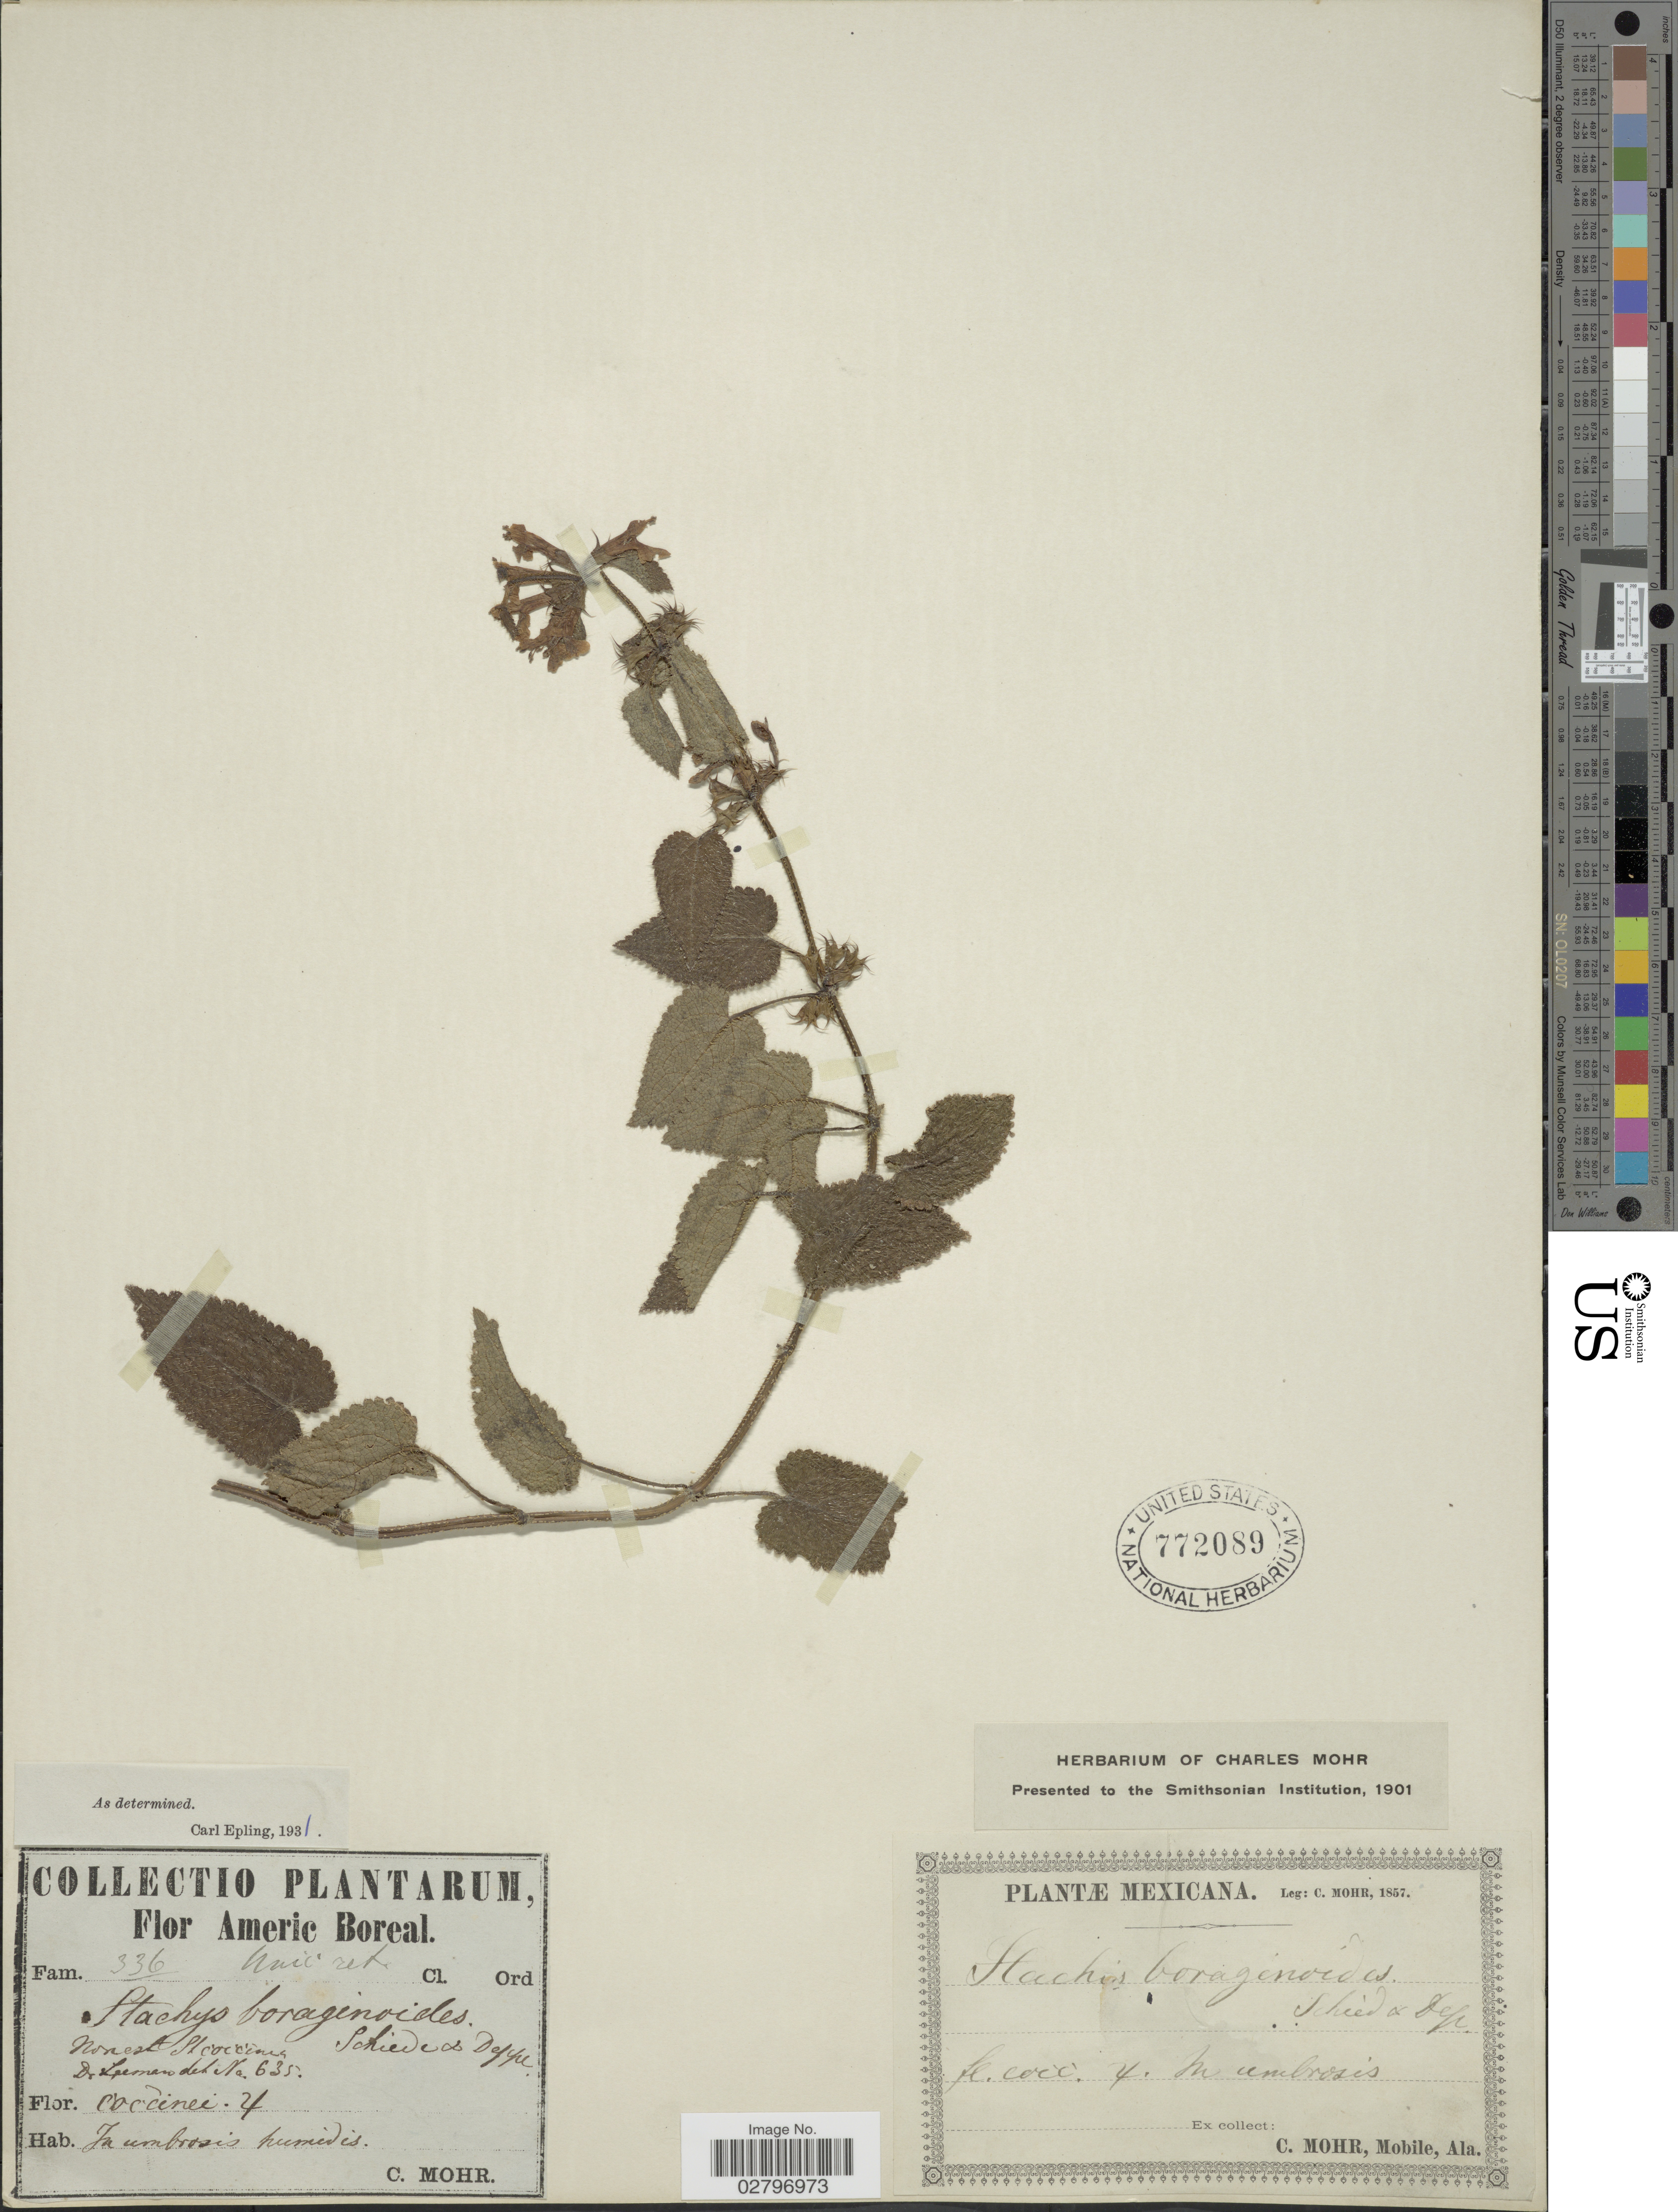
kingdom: Plantae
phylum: Tracheophyta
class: Magnoliopsida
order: Lamiales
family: Lamiaceae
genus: Stachys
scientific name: Stachys boraginoides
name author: Schltdl. & Cham.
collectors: Mohr, C. T. (herbarium)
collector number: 336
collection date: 1857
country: Mexico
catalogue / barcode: US 772089